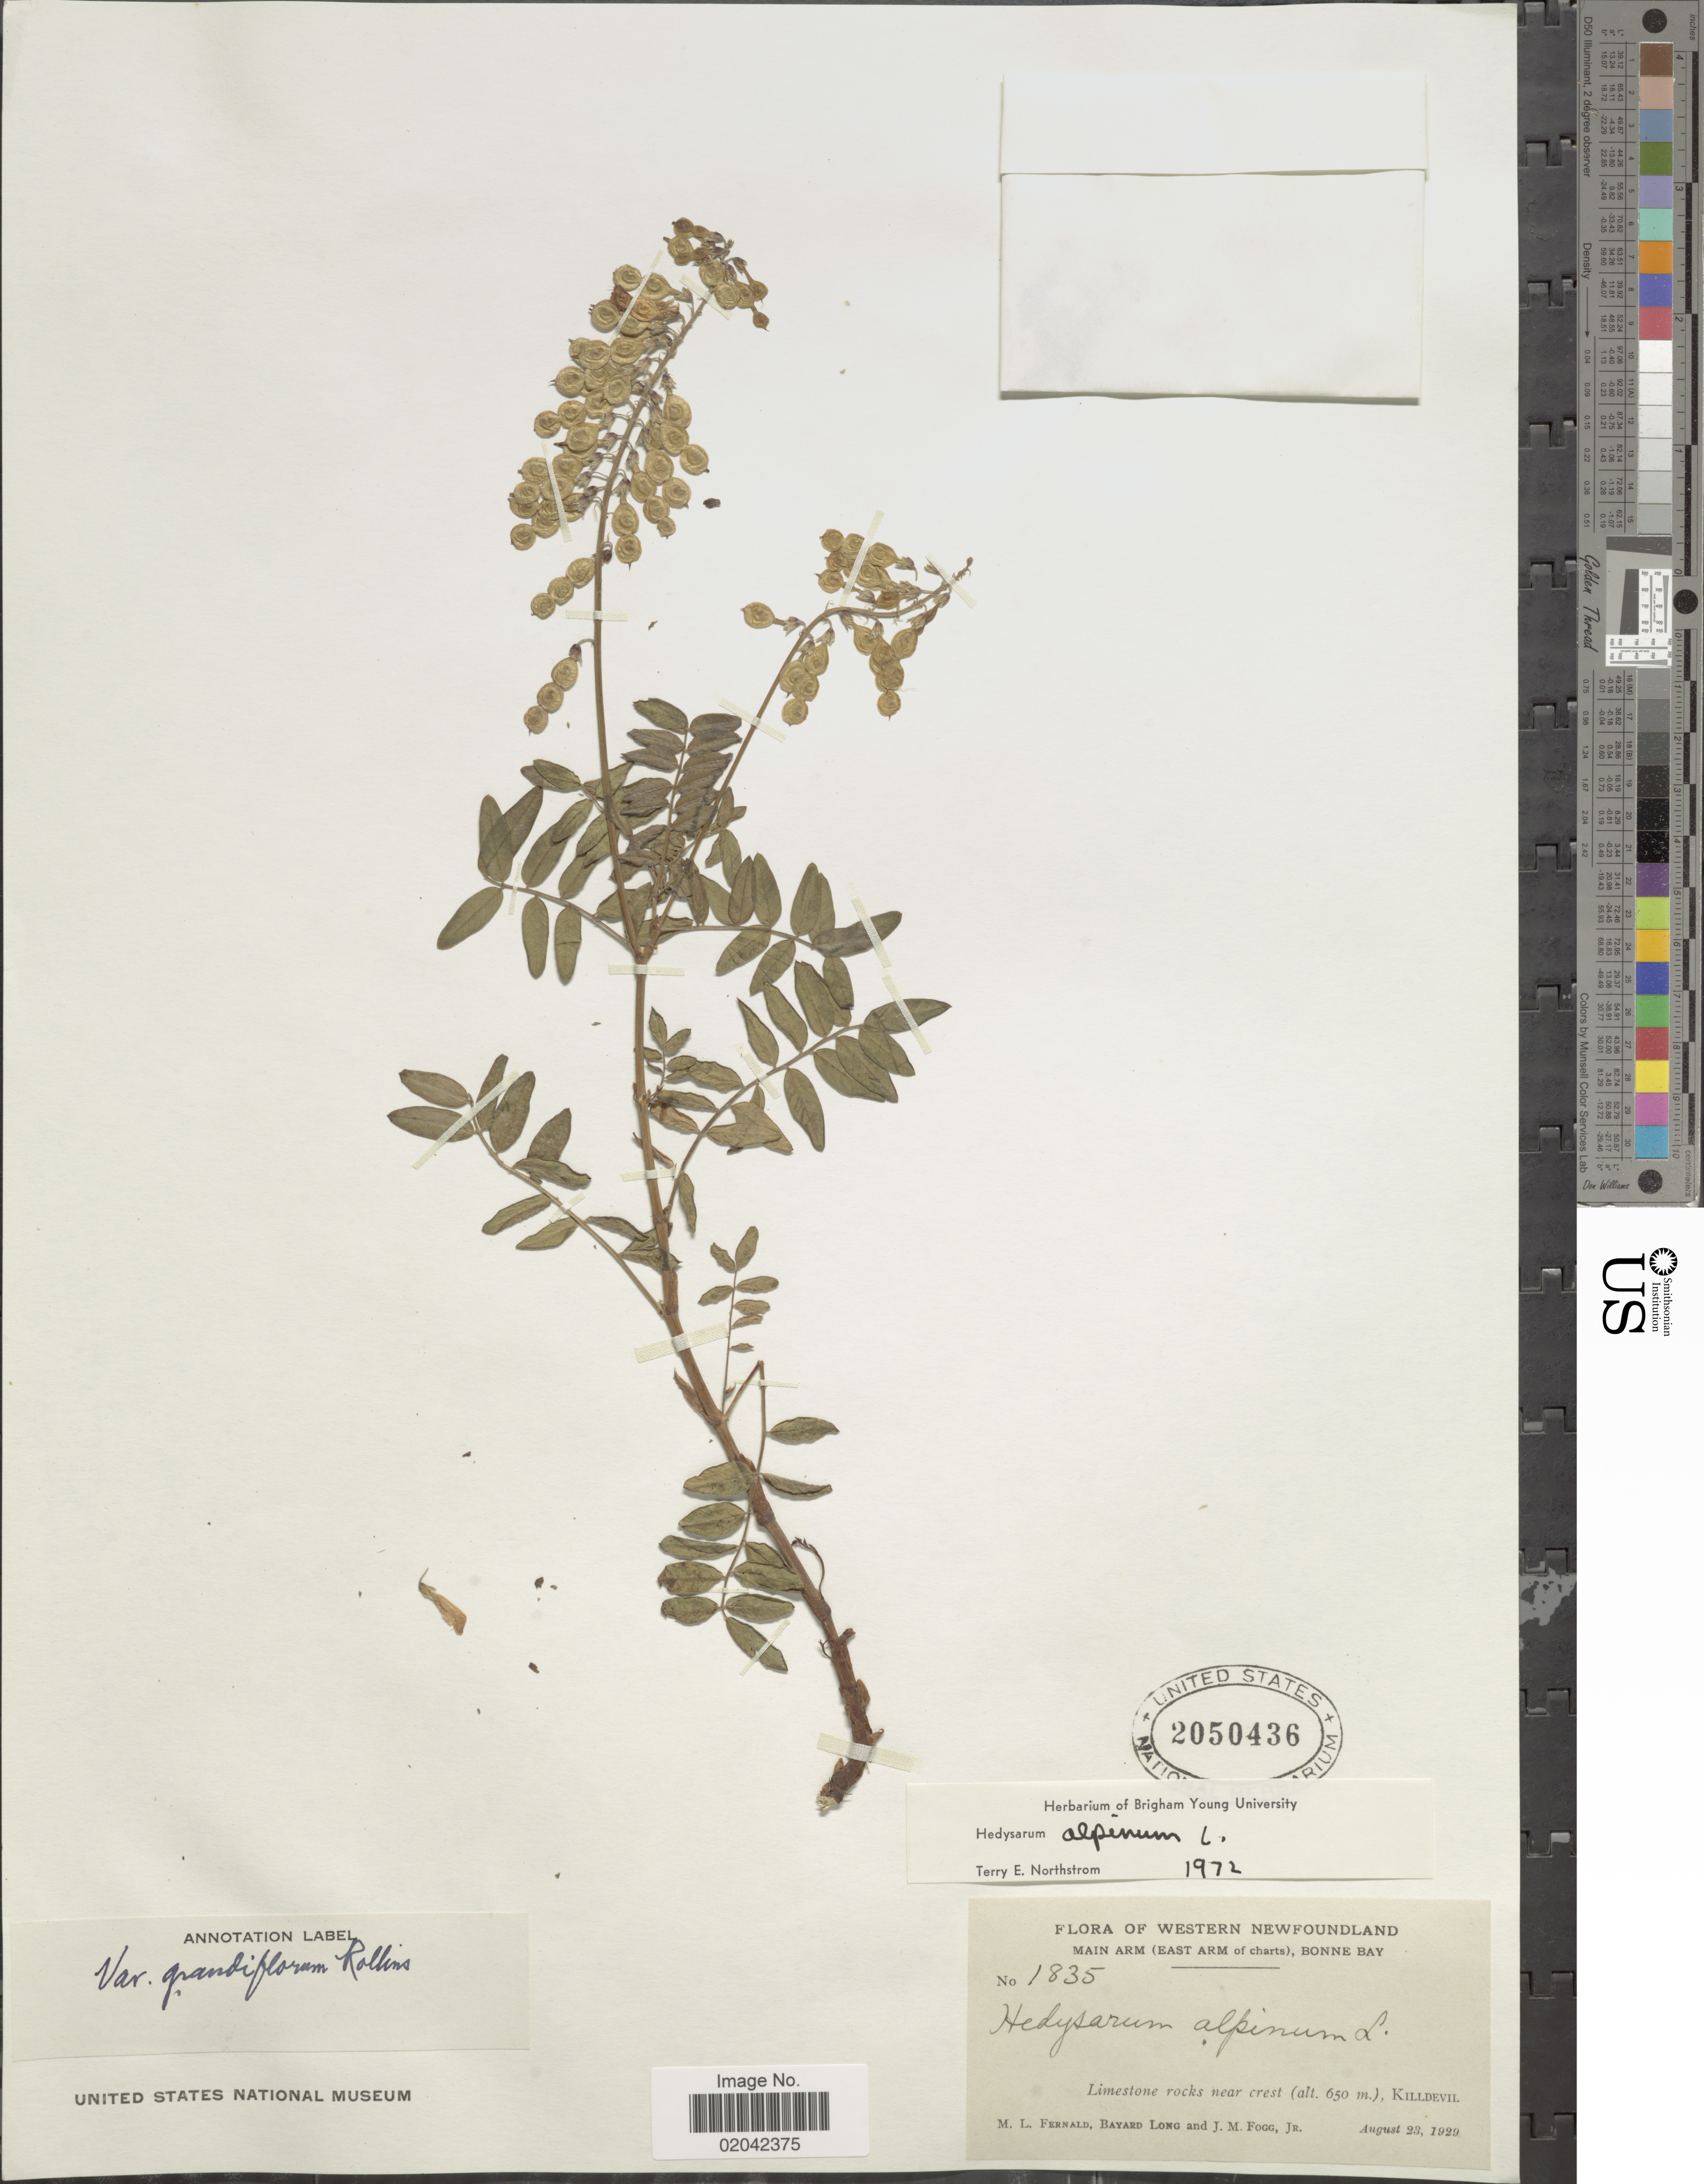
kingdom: Plantae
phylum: Tracheophyta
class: Magnoliopsida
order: Fabales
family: Fabaceae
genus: Hedysarum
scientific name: Hedysarum alpinum var. americanum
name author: Michx. ex Pursh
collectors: M. L. Fernald, B. Long & J. Fogg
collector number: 1835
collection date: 1929-08-23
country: Canada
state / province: Newfoundland and Labrador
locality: Western Newfoundland, Main Arm (East Arm of charts), Bonne Bay, Killdevil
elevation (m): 650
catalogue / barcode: US 2050436